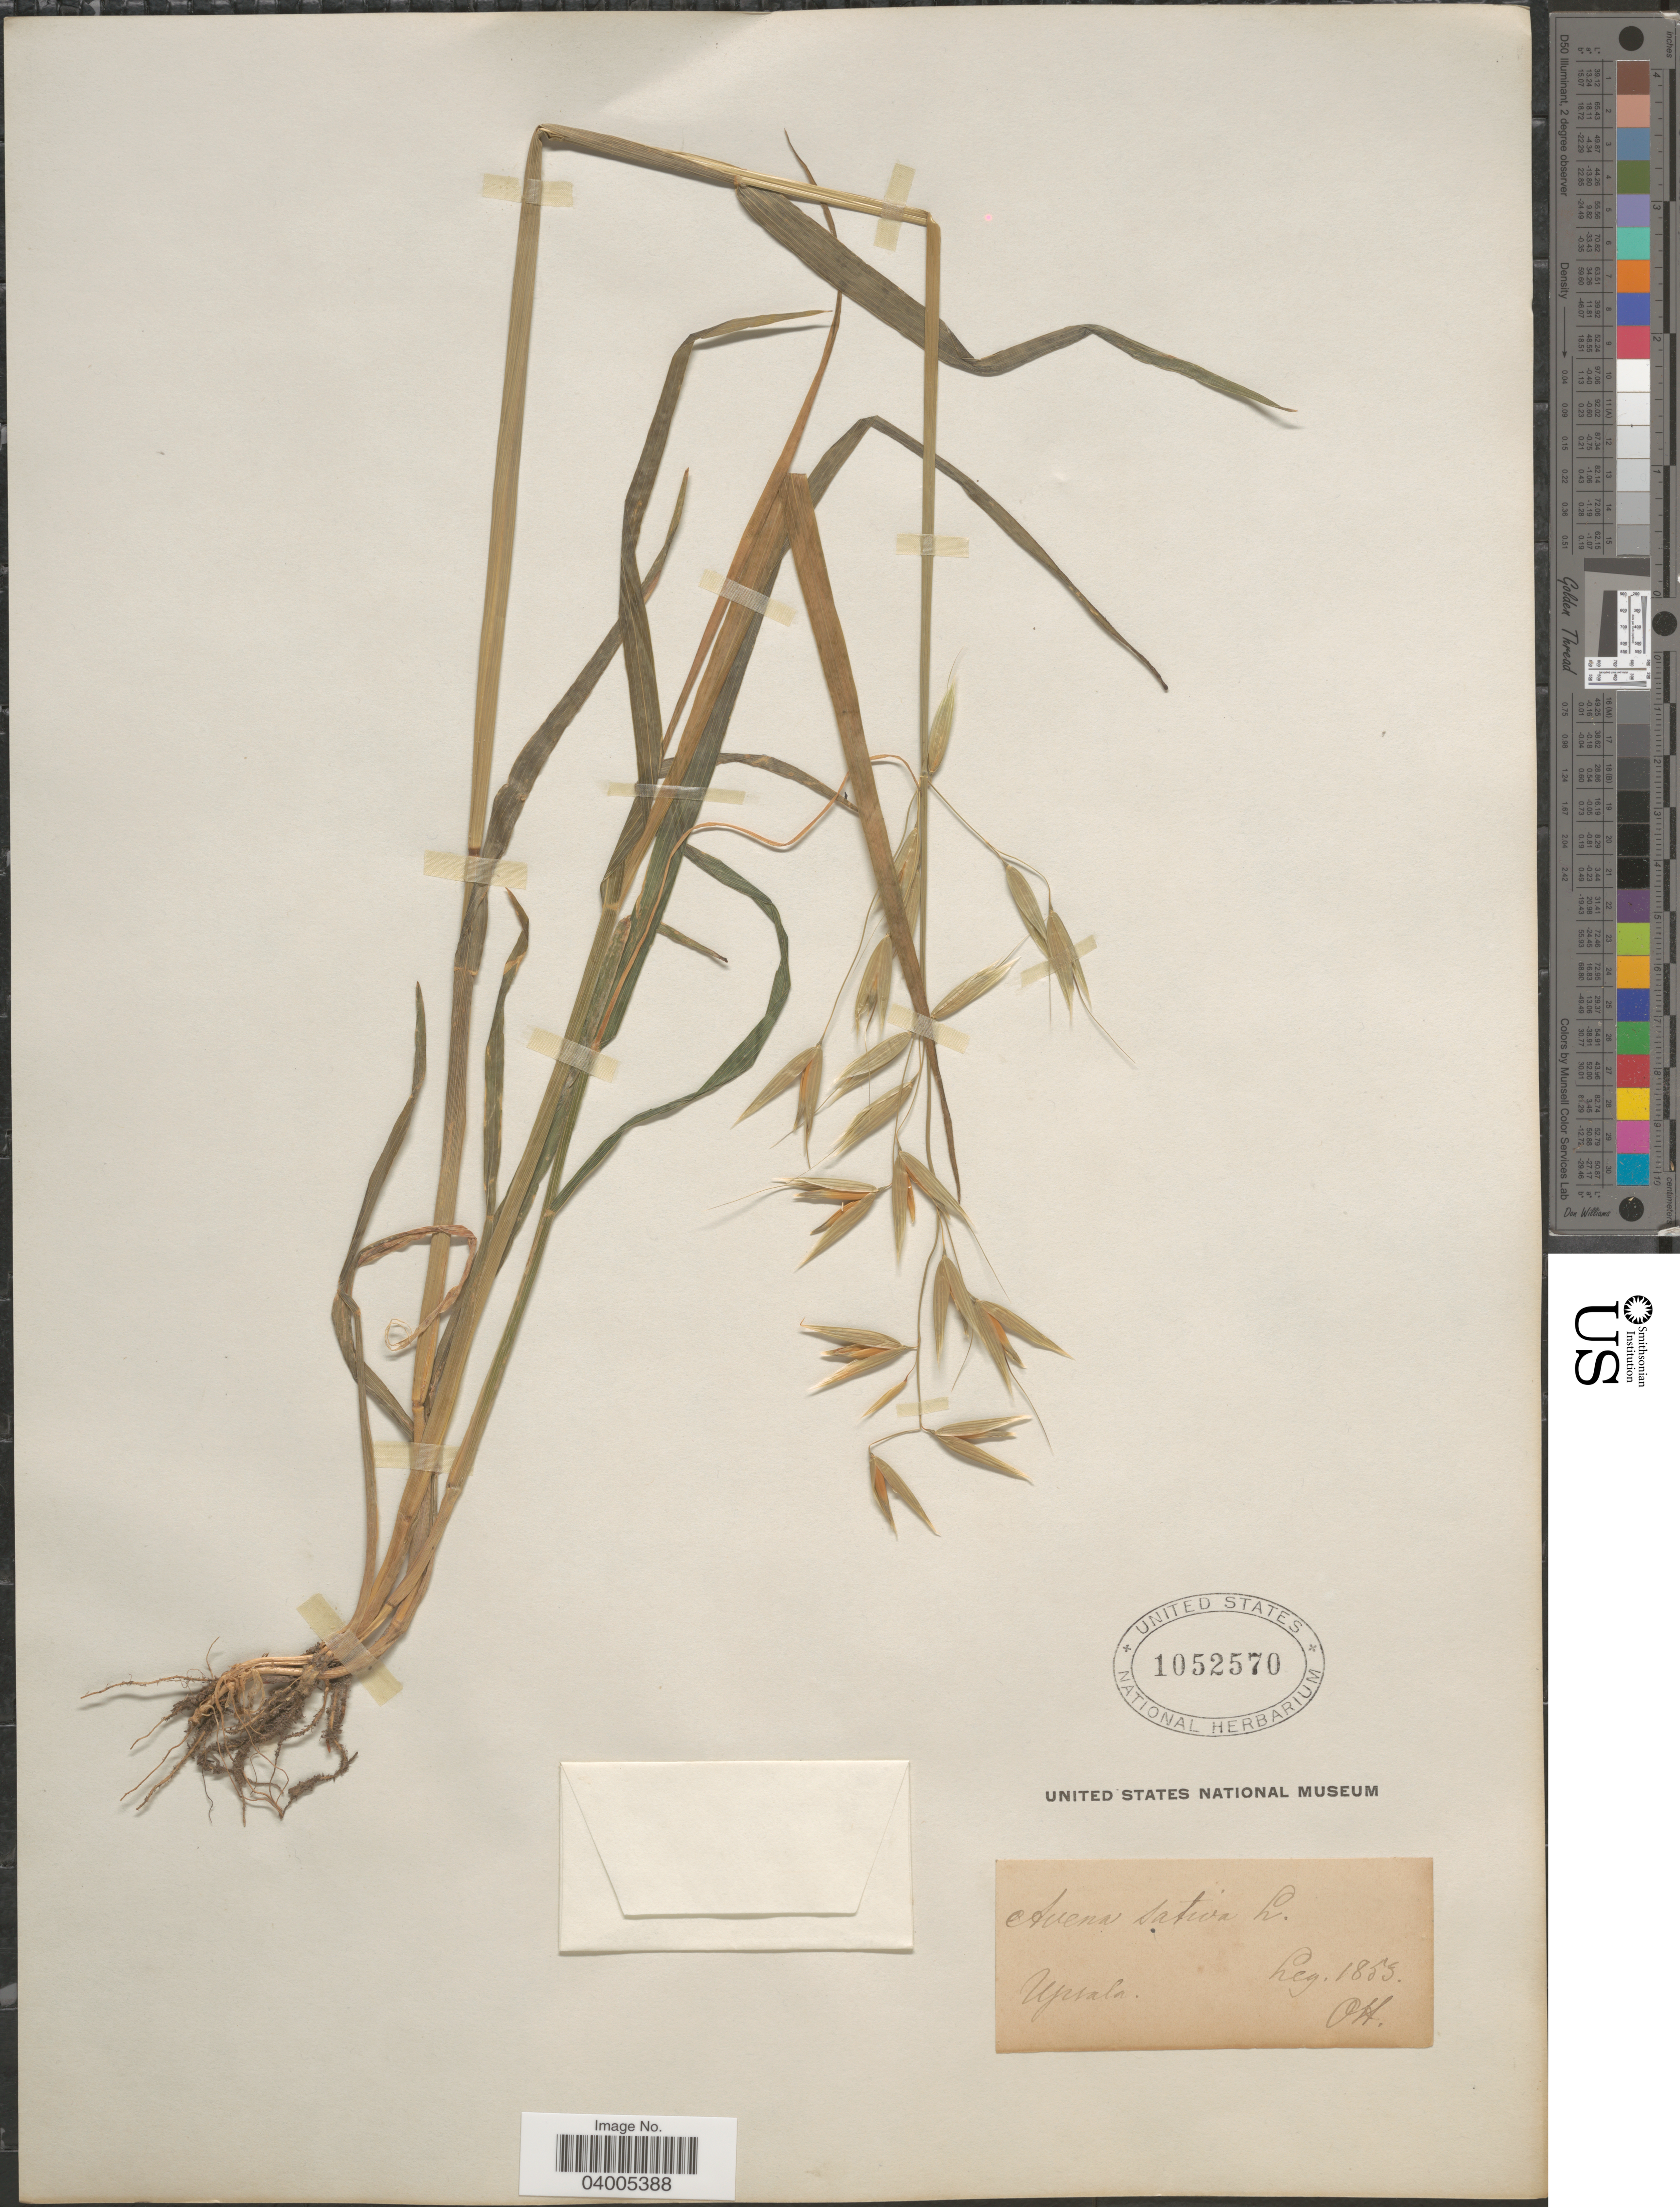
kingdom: Plantae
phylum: Tracheophyta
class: Liliopsida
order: Poales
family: Poaceae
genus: Avena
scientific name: Avena sativa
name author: L.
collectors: P. H.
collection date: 1855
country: Sweden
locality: Upsala.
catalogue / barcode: US 1052570